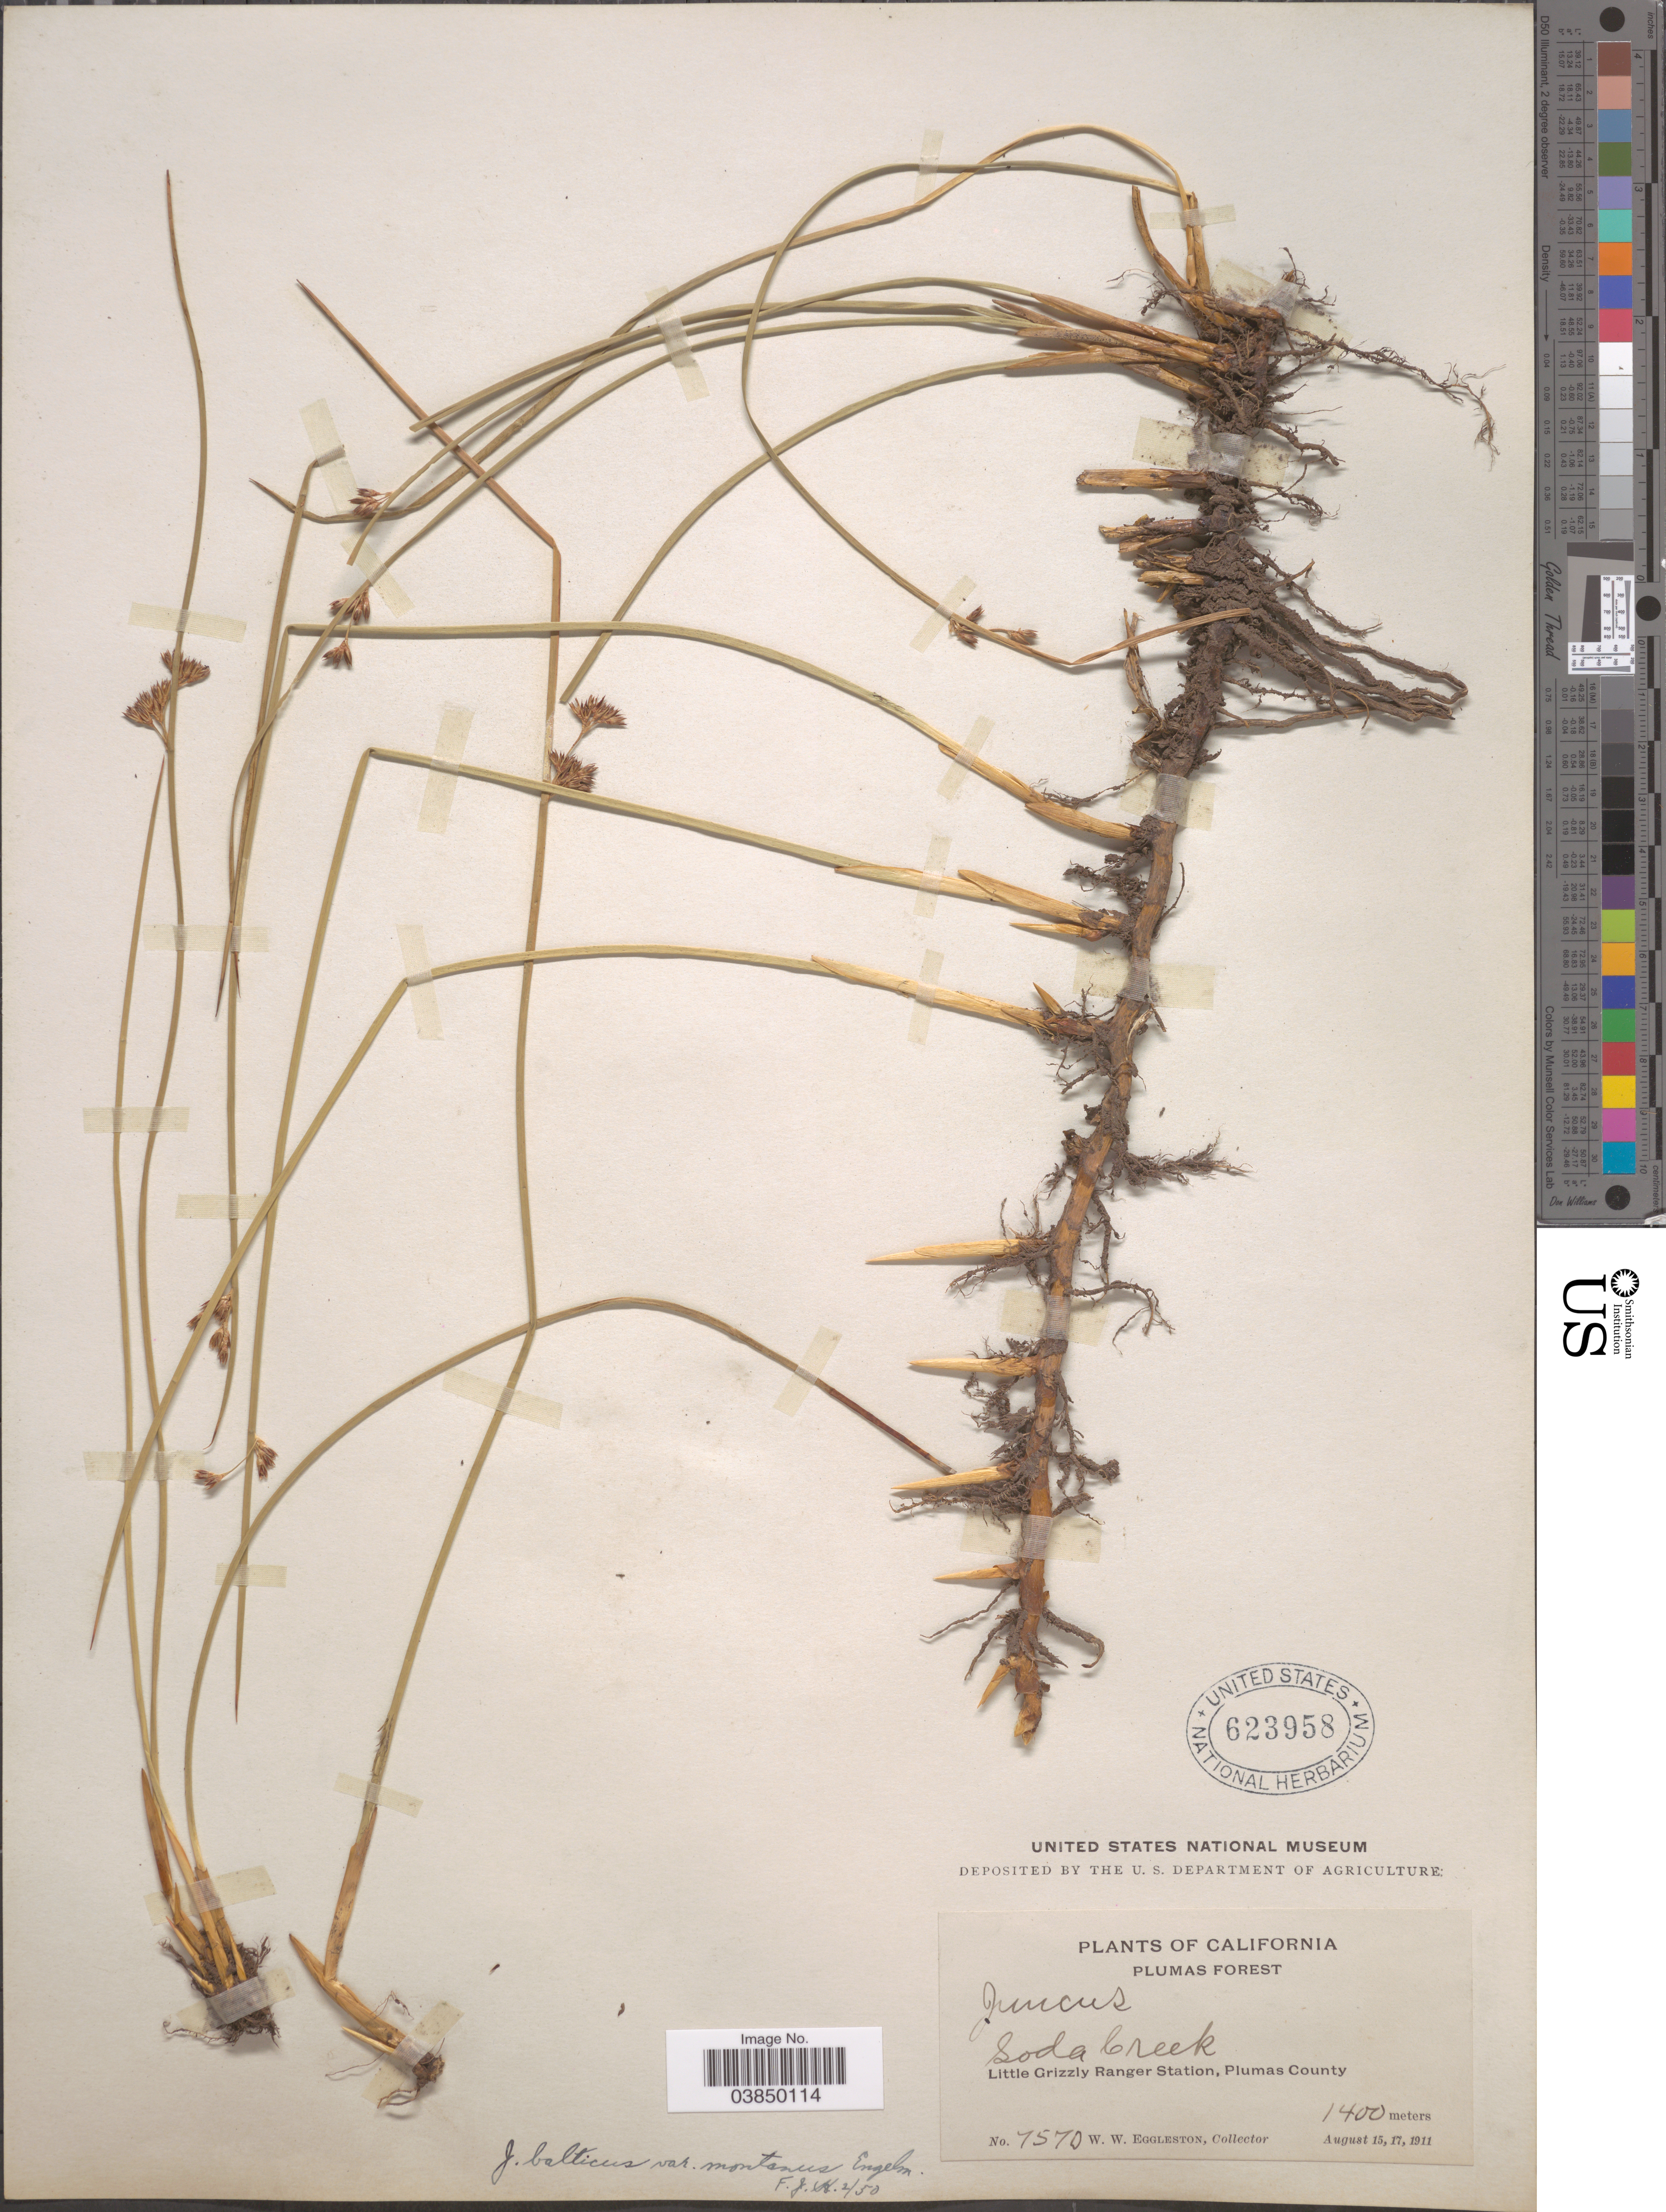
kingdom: Plantae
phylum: Tracheophyta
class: Liliopsida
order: Poales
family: Juncaceae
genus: Juncus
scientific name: Juncus balticus var. montanus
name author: Engelm.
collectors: W. W. Eggleston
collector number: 7570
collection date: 1911-08-15/1911-08-17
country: United States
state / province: California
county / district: Plumas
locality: Plumas Forest. Soda Creek. Little Grizzly Ranger Station, Plumas County.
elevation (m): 1400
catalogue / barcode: US 623958